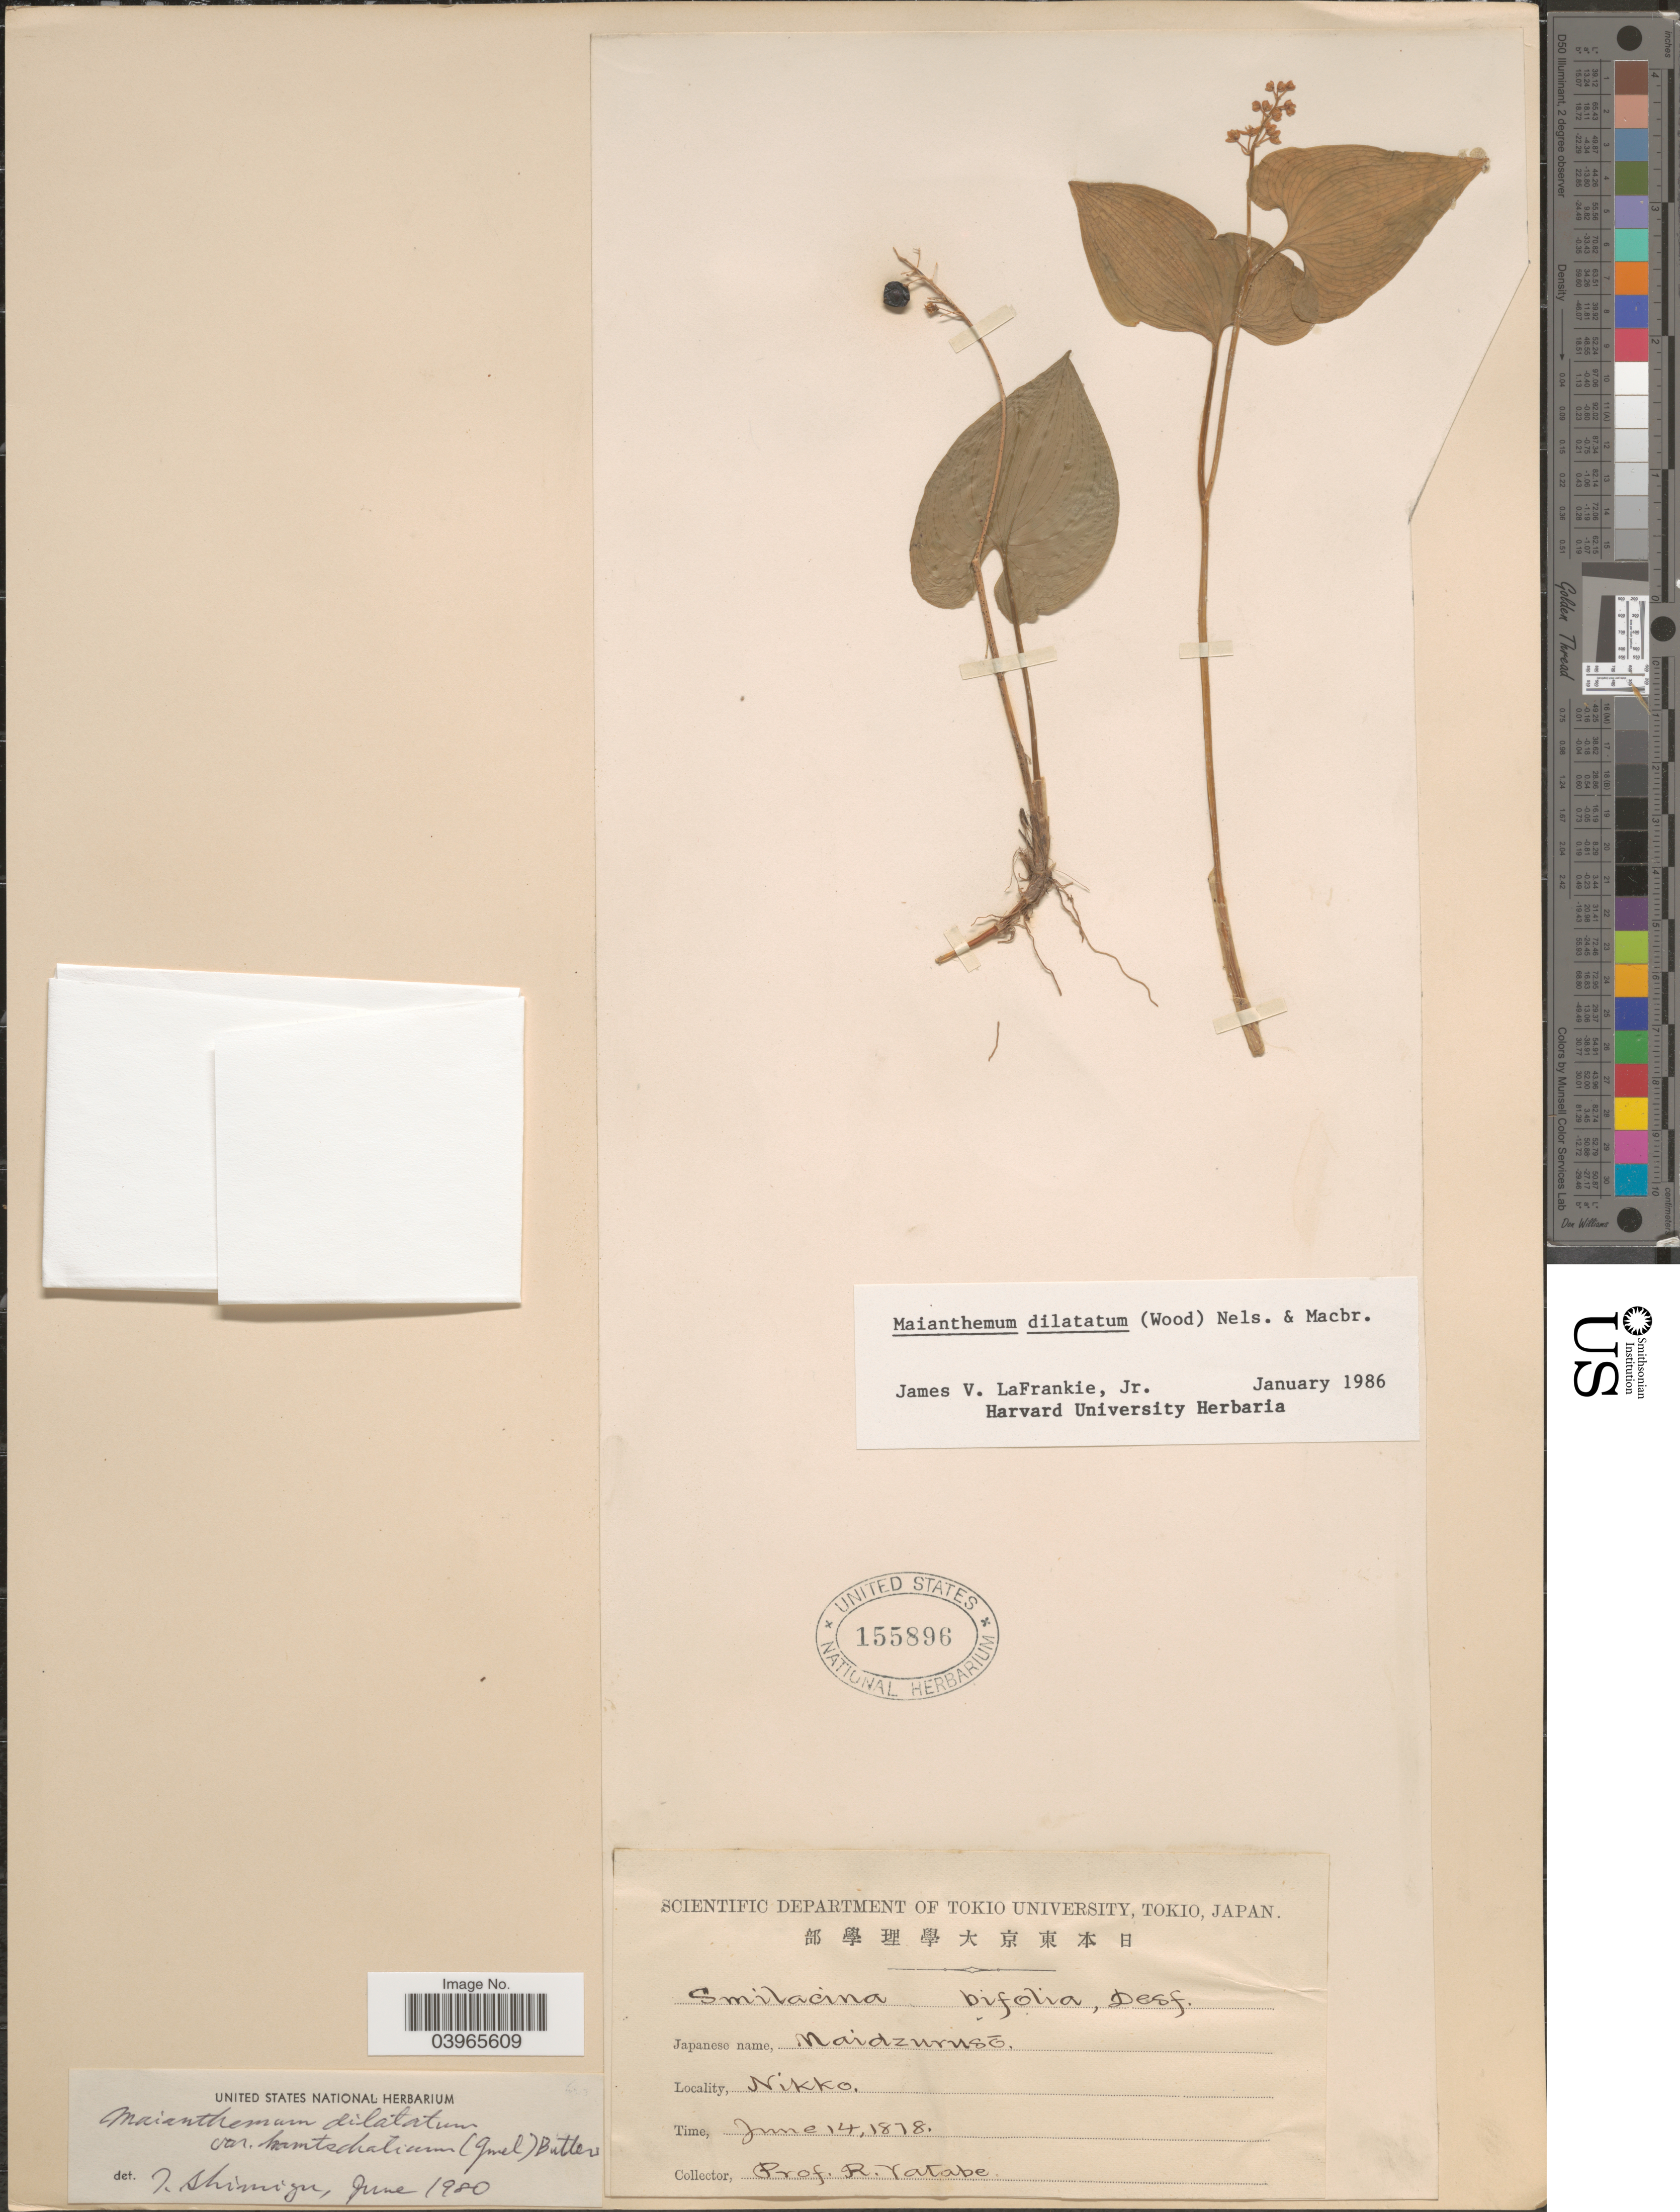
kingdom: Plantae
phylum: Tracheophyta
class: Liliopsida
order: Asparagales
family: Asparagaceae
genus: Maianthemum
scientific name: Maianthemum dilatatum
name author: (Alph. Wood) A. Nelson & J.F. Macbr.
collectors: R. Yatabe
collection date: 1878-06-14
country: Japan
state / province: Tokyo, Federal City of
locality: Nikko.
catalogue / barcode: US 155896